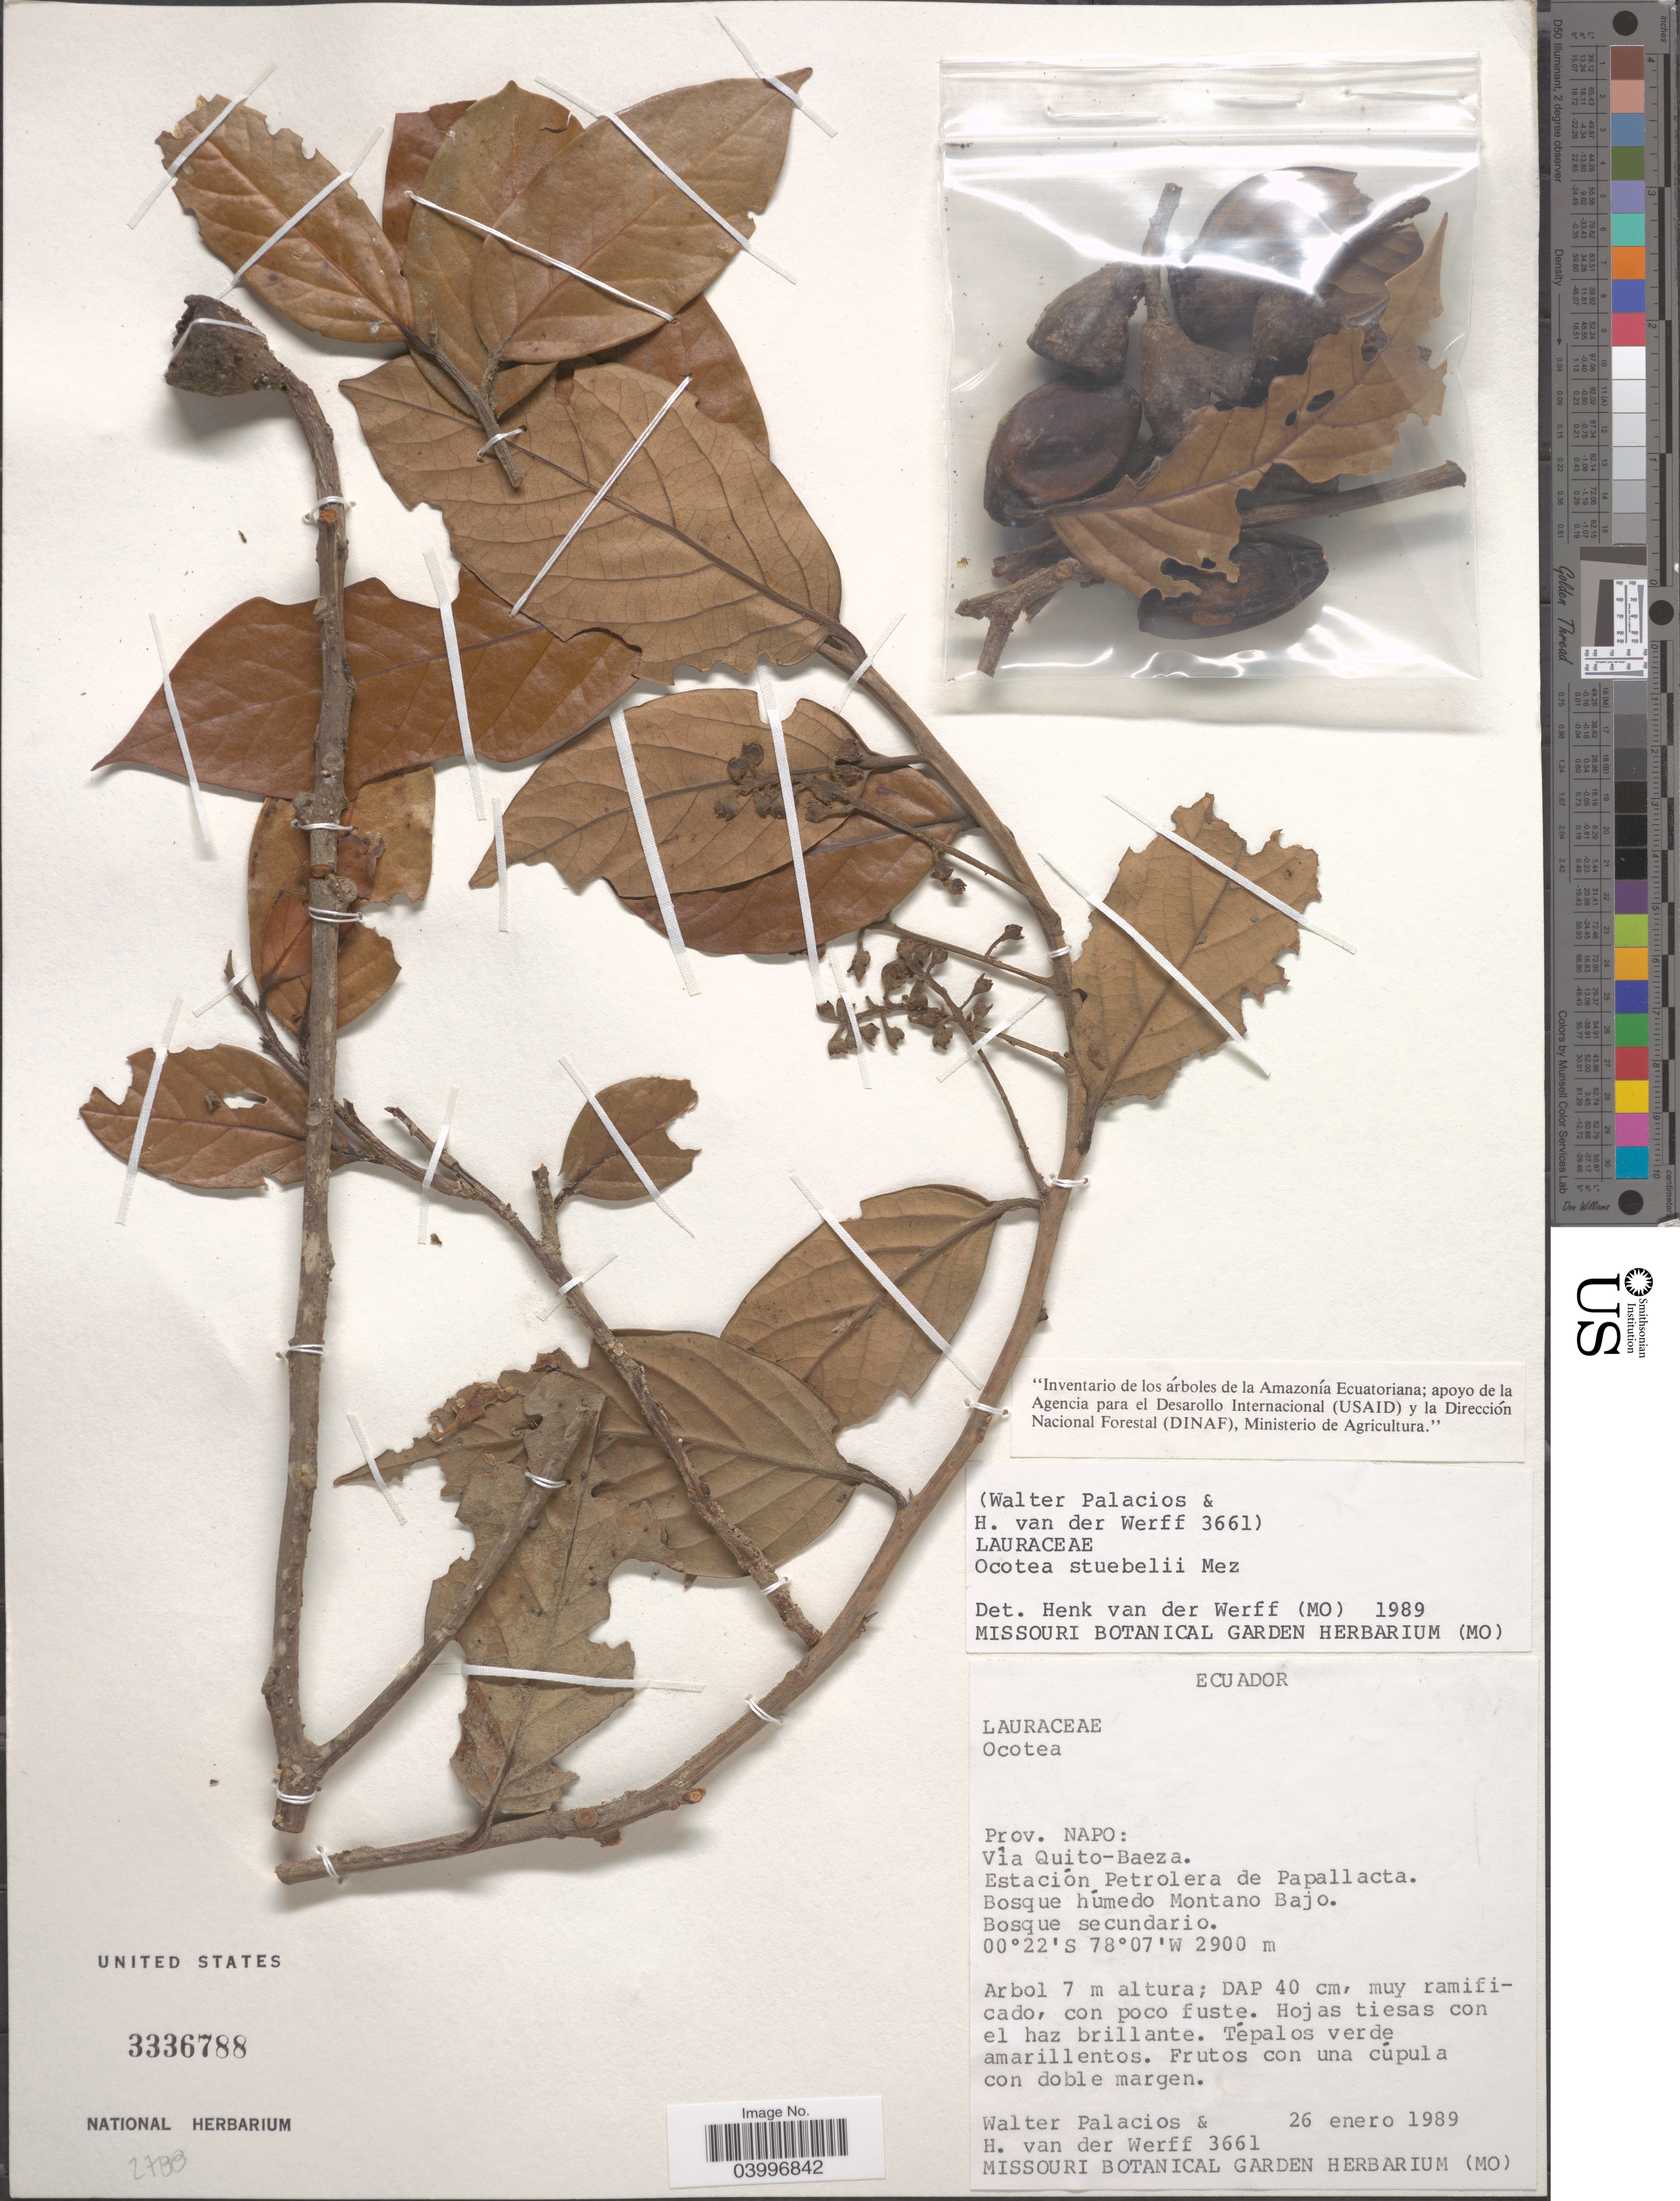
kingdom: Plantae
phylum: Tracheophyta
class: Magnoliopsida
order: Laurales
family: Lauraceae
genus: Ocotea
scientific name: Ocotea stuebelii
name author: Mez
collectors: W. Palacios & H. van der Werff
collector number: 3661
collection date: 1989-01-26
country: Ecuador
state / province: Napo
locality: Via Quito-Baeza. Estación Petrolera de Papallacta. Bosque húmedo Montano Bajo.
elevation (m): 2900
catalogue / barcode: US 3336788